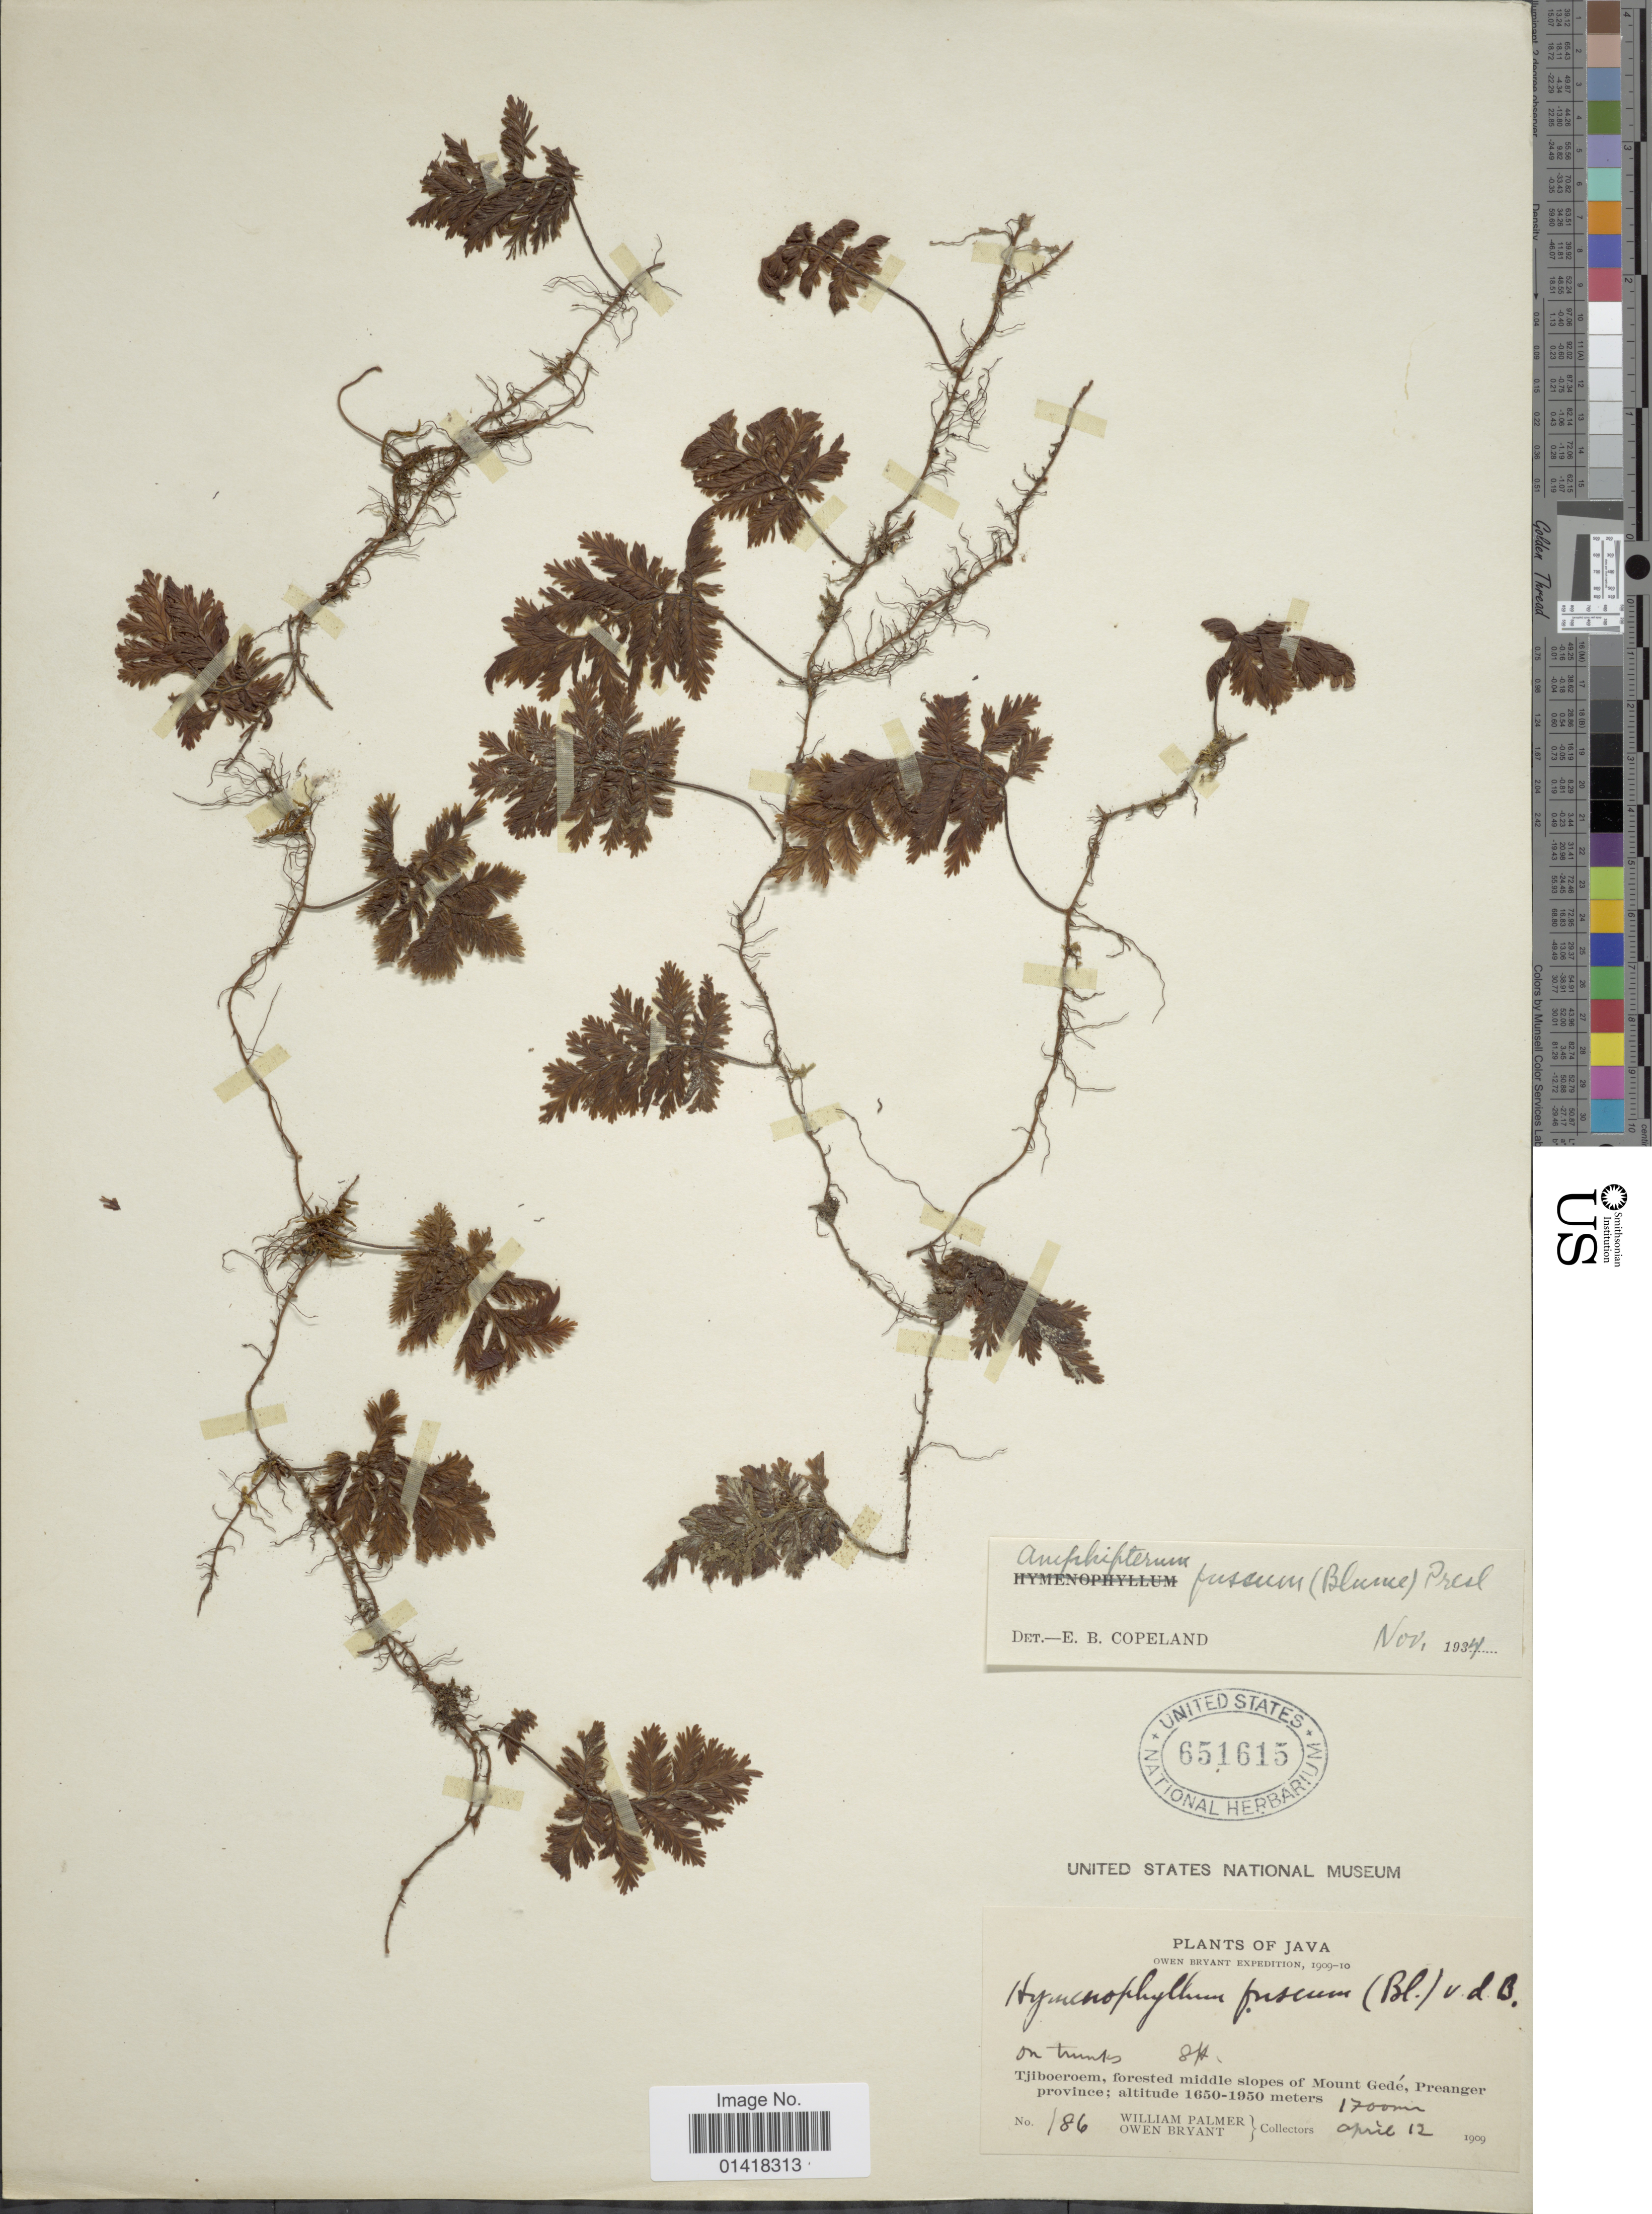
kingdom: Plantae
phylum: Tracheophyta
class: Polypodiopsida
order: Hymenophyllales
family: Hymenophyllaceae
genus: Hymenophyllum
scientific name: Hymenophyllum fuscum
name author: (Blume) Bosch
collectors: W. Palmer & O. Bryant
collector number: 186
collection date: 1909-04-12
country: Indonesia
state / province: Java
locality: Tjiboeroen, forested middle slopes of Mount Gede, Preanger province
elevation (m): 1700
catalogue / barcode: US 651615